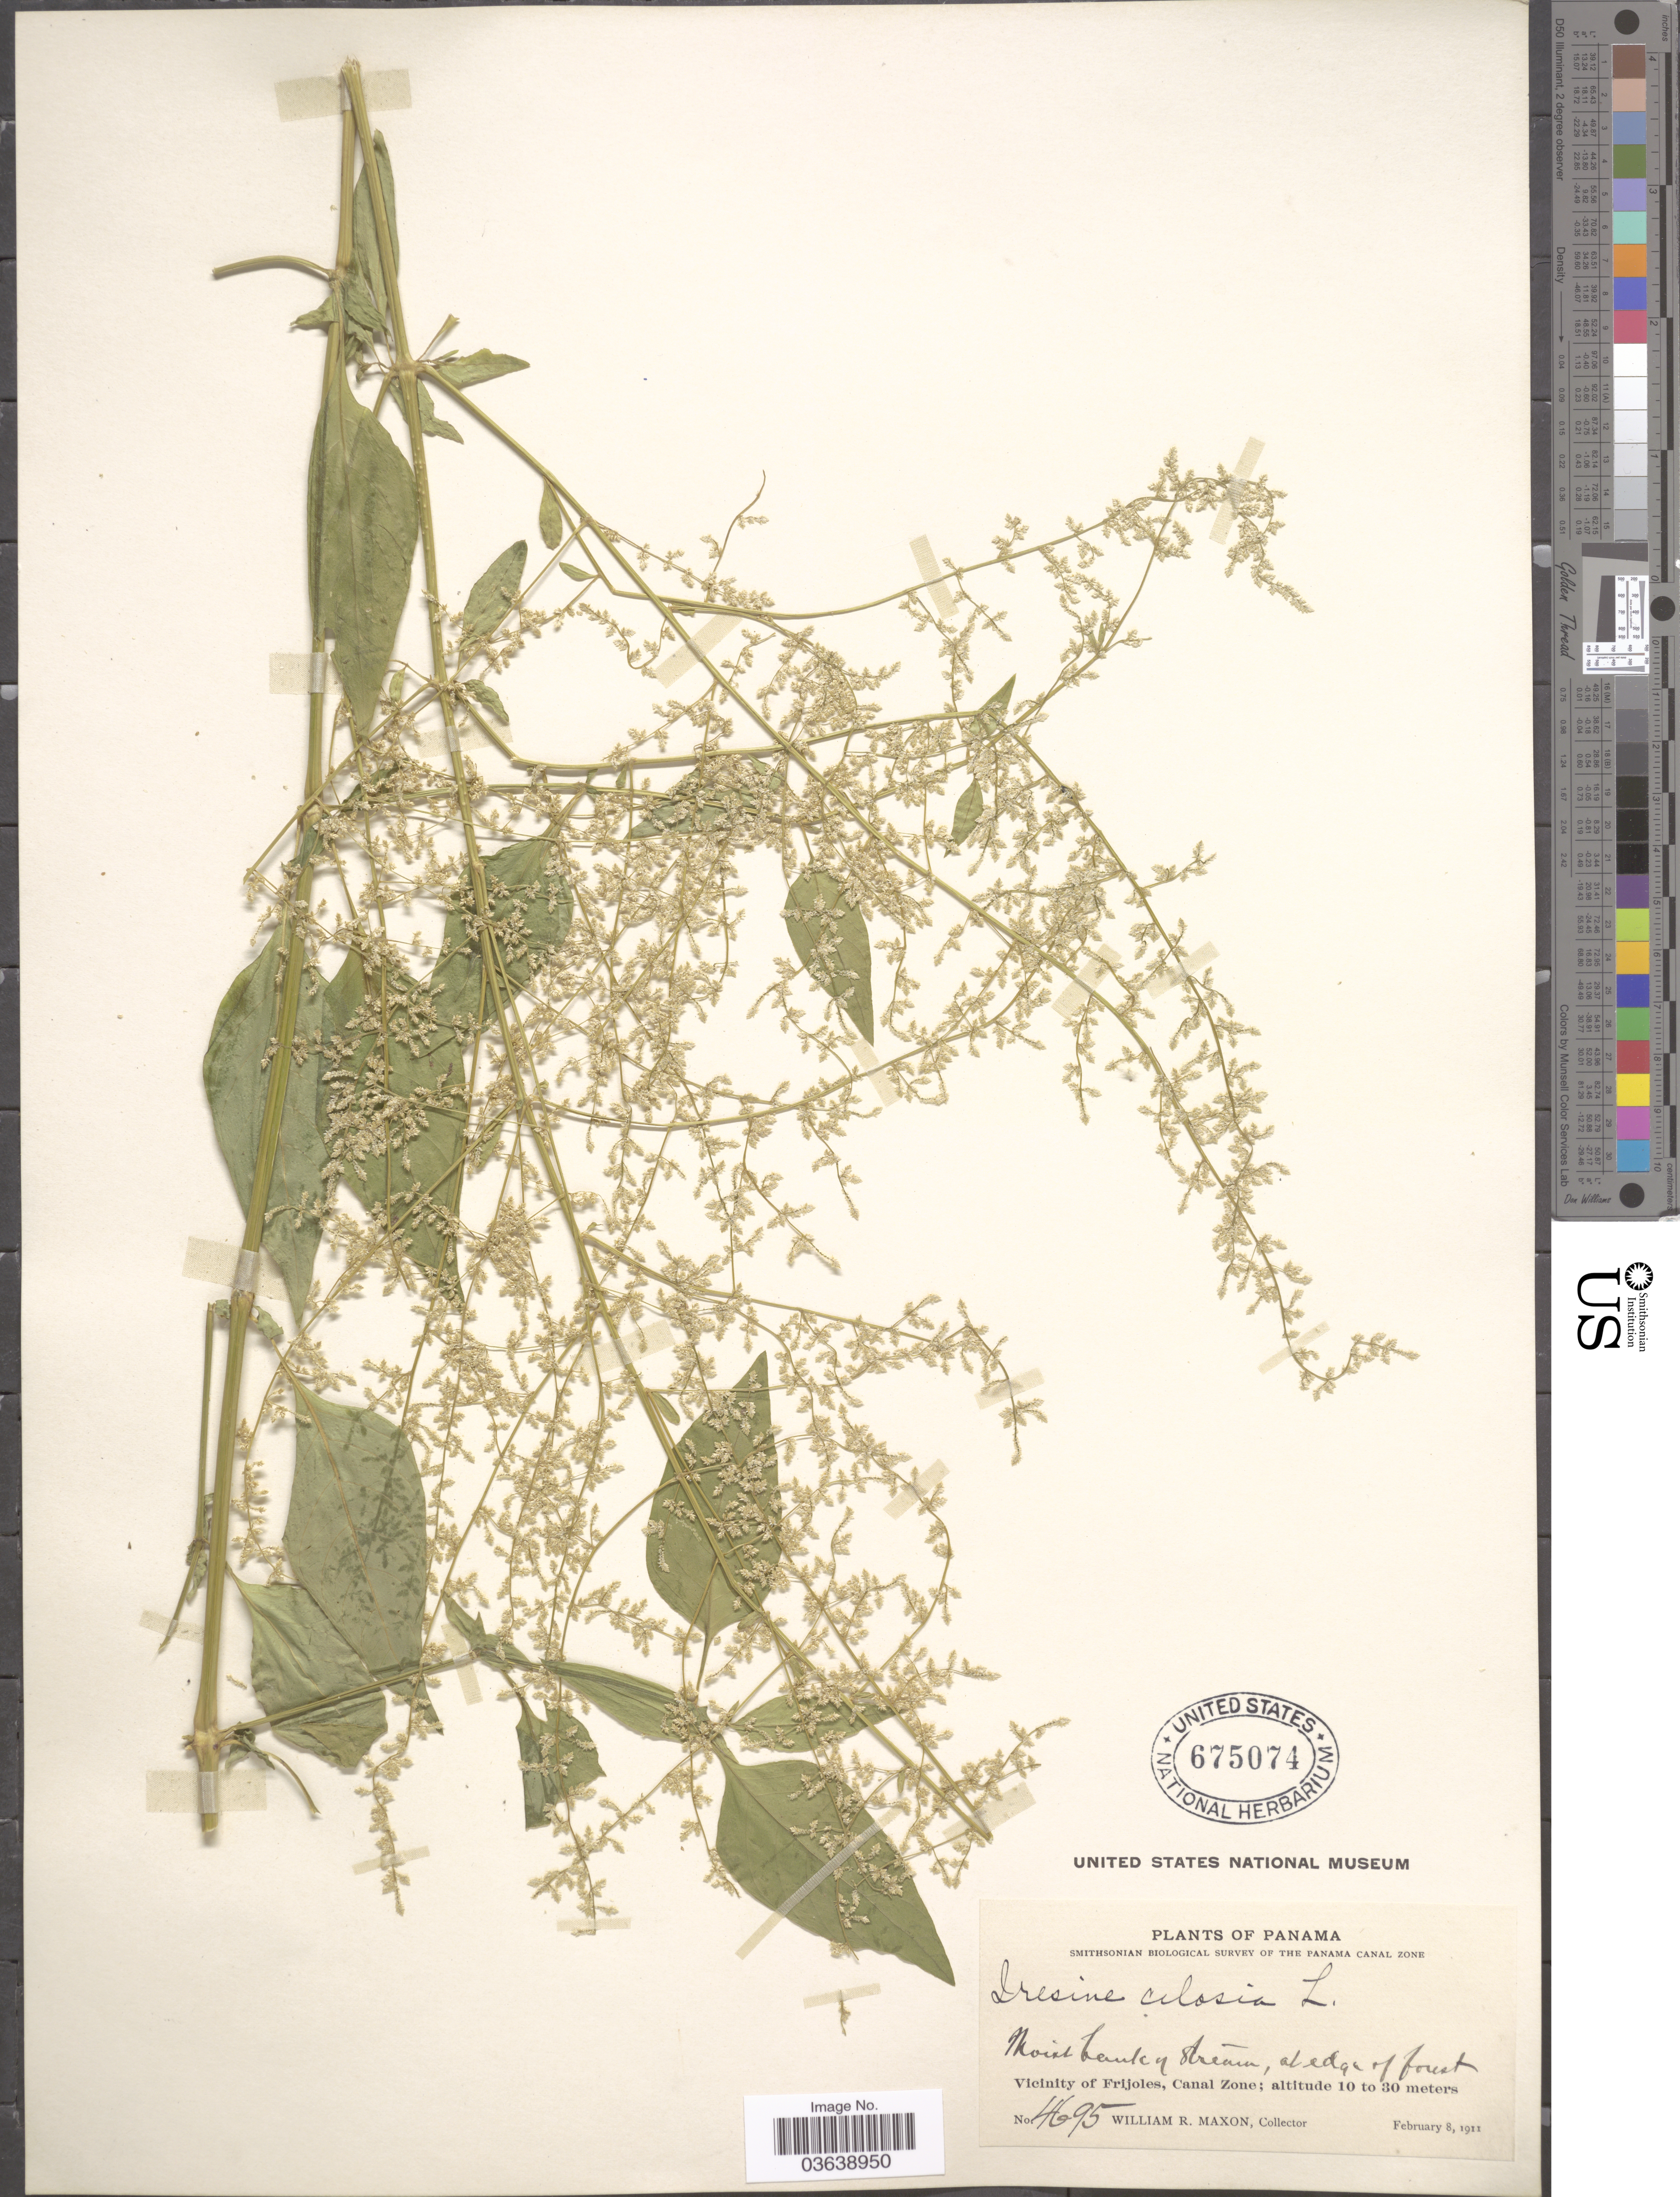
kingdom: Plantae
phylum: Tracheophyta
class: Magnoliopsida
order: Caryophyllales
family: Amaranthaceae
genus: Iresine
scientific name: Iresine celosia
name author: L.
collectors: W. R. Maxon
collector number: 4695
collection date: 1911-02-08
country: Panama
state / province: Colón / Panamá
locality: Vicinity of Frijoles, Canal Zone.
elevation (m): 10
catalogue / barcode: US 675074